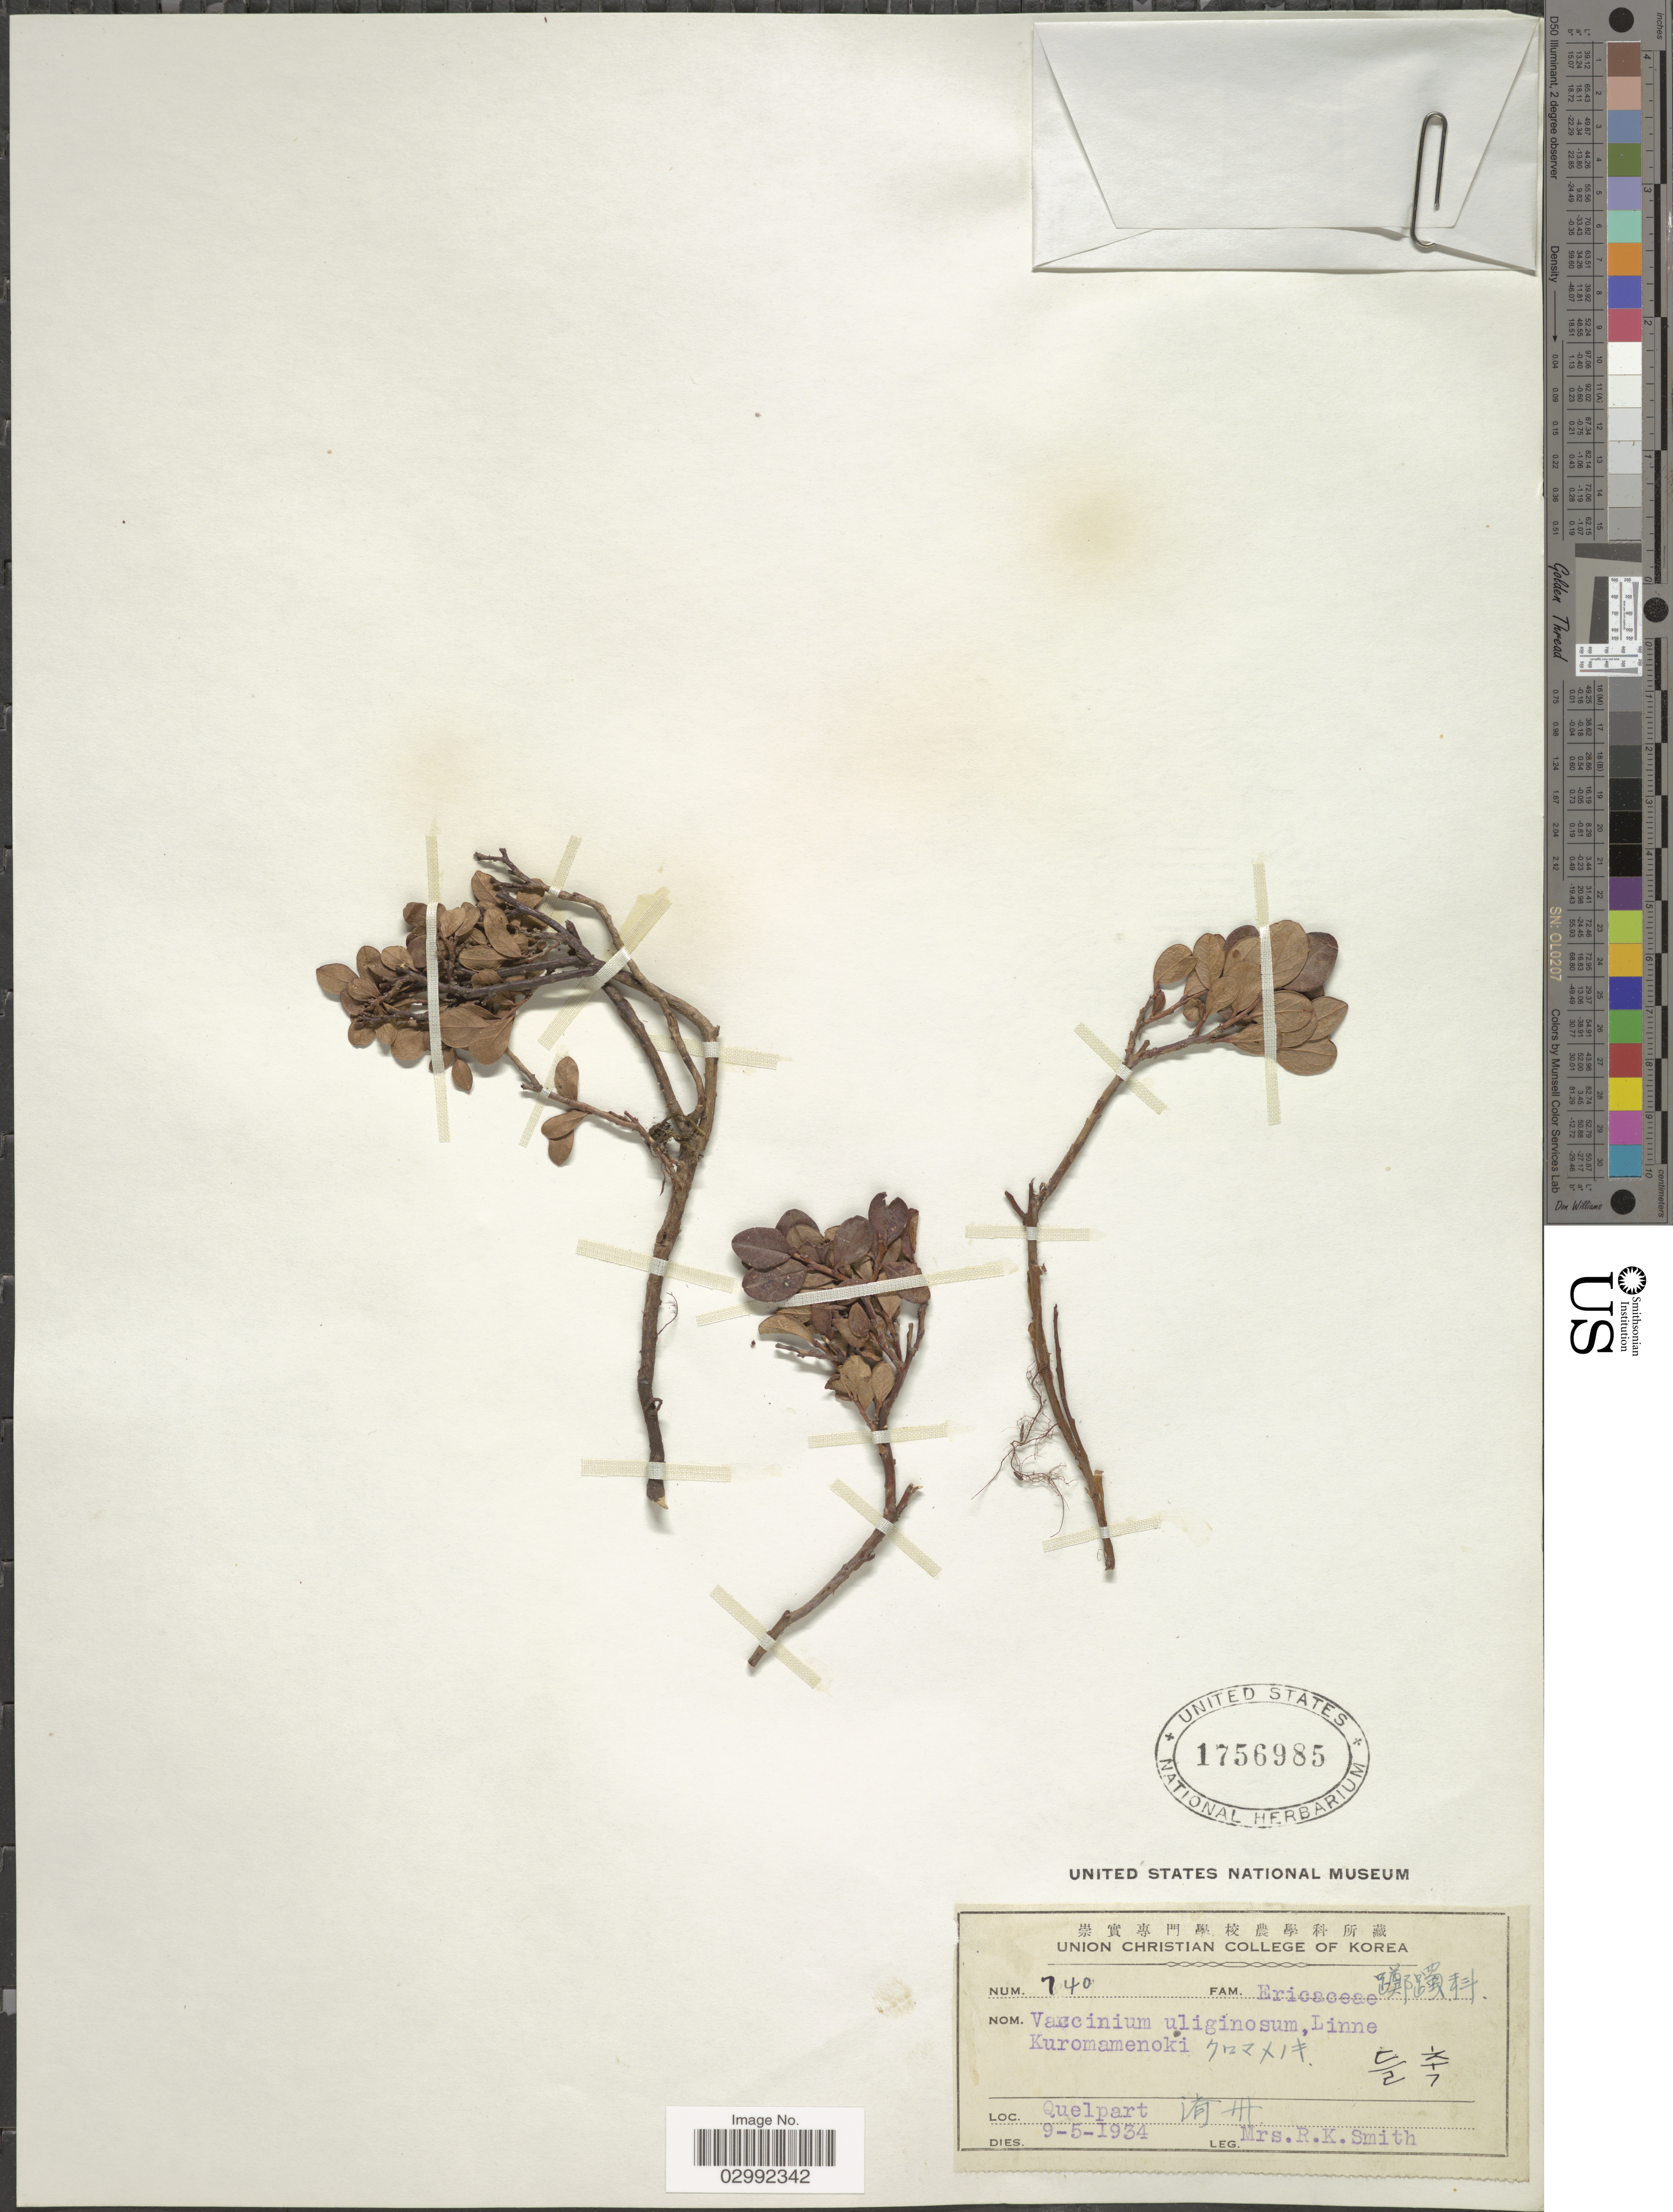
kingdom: Plantae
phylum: Tracheophyta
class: Magnoliopsida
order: Ericales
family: Ericaceae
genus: Vaccinium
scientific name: Vaccinium uliginosum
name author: L.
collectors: Mrs. R. K. Smith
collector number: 740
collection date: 1934-05-09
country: South Korea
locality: Quelpart X.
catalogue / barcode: US 1756985